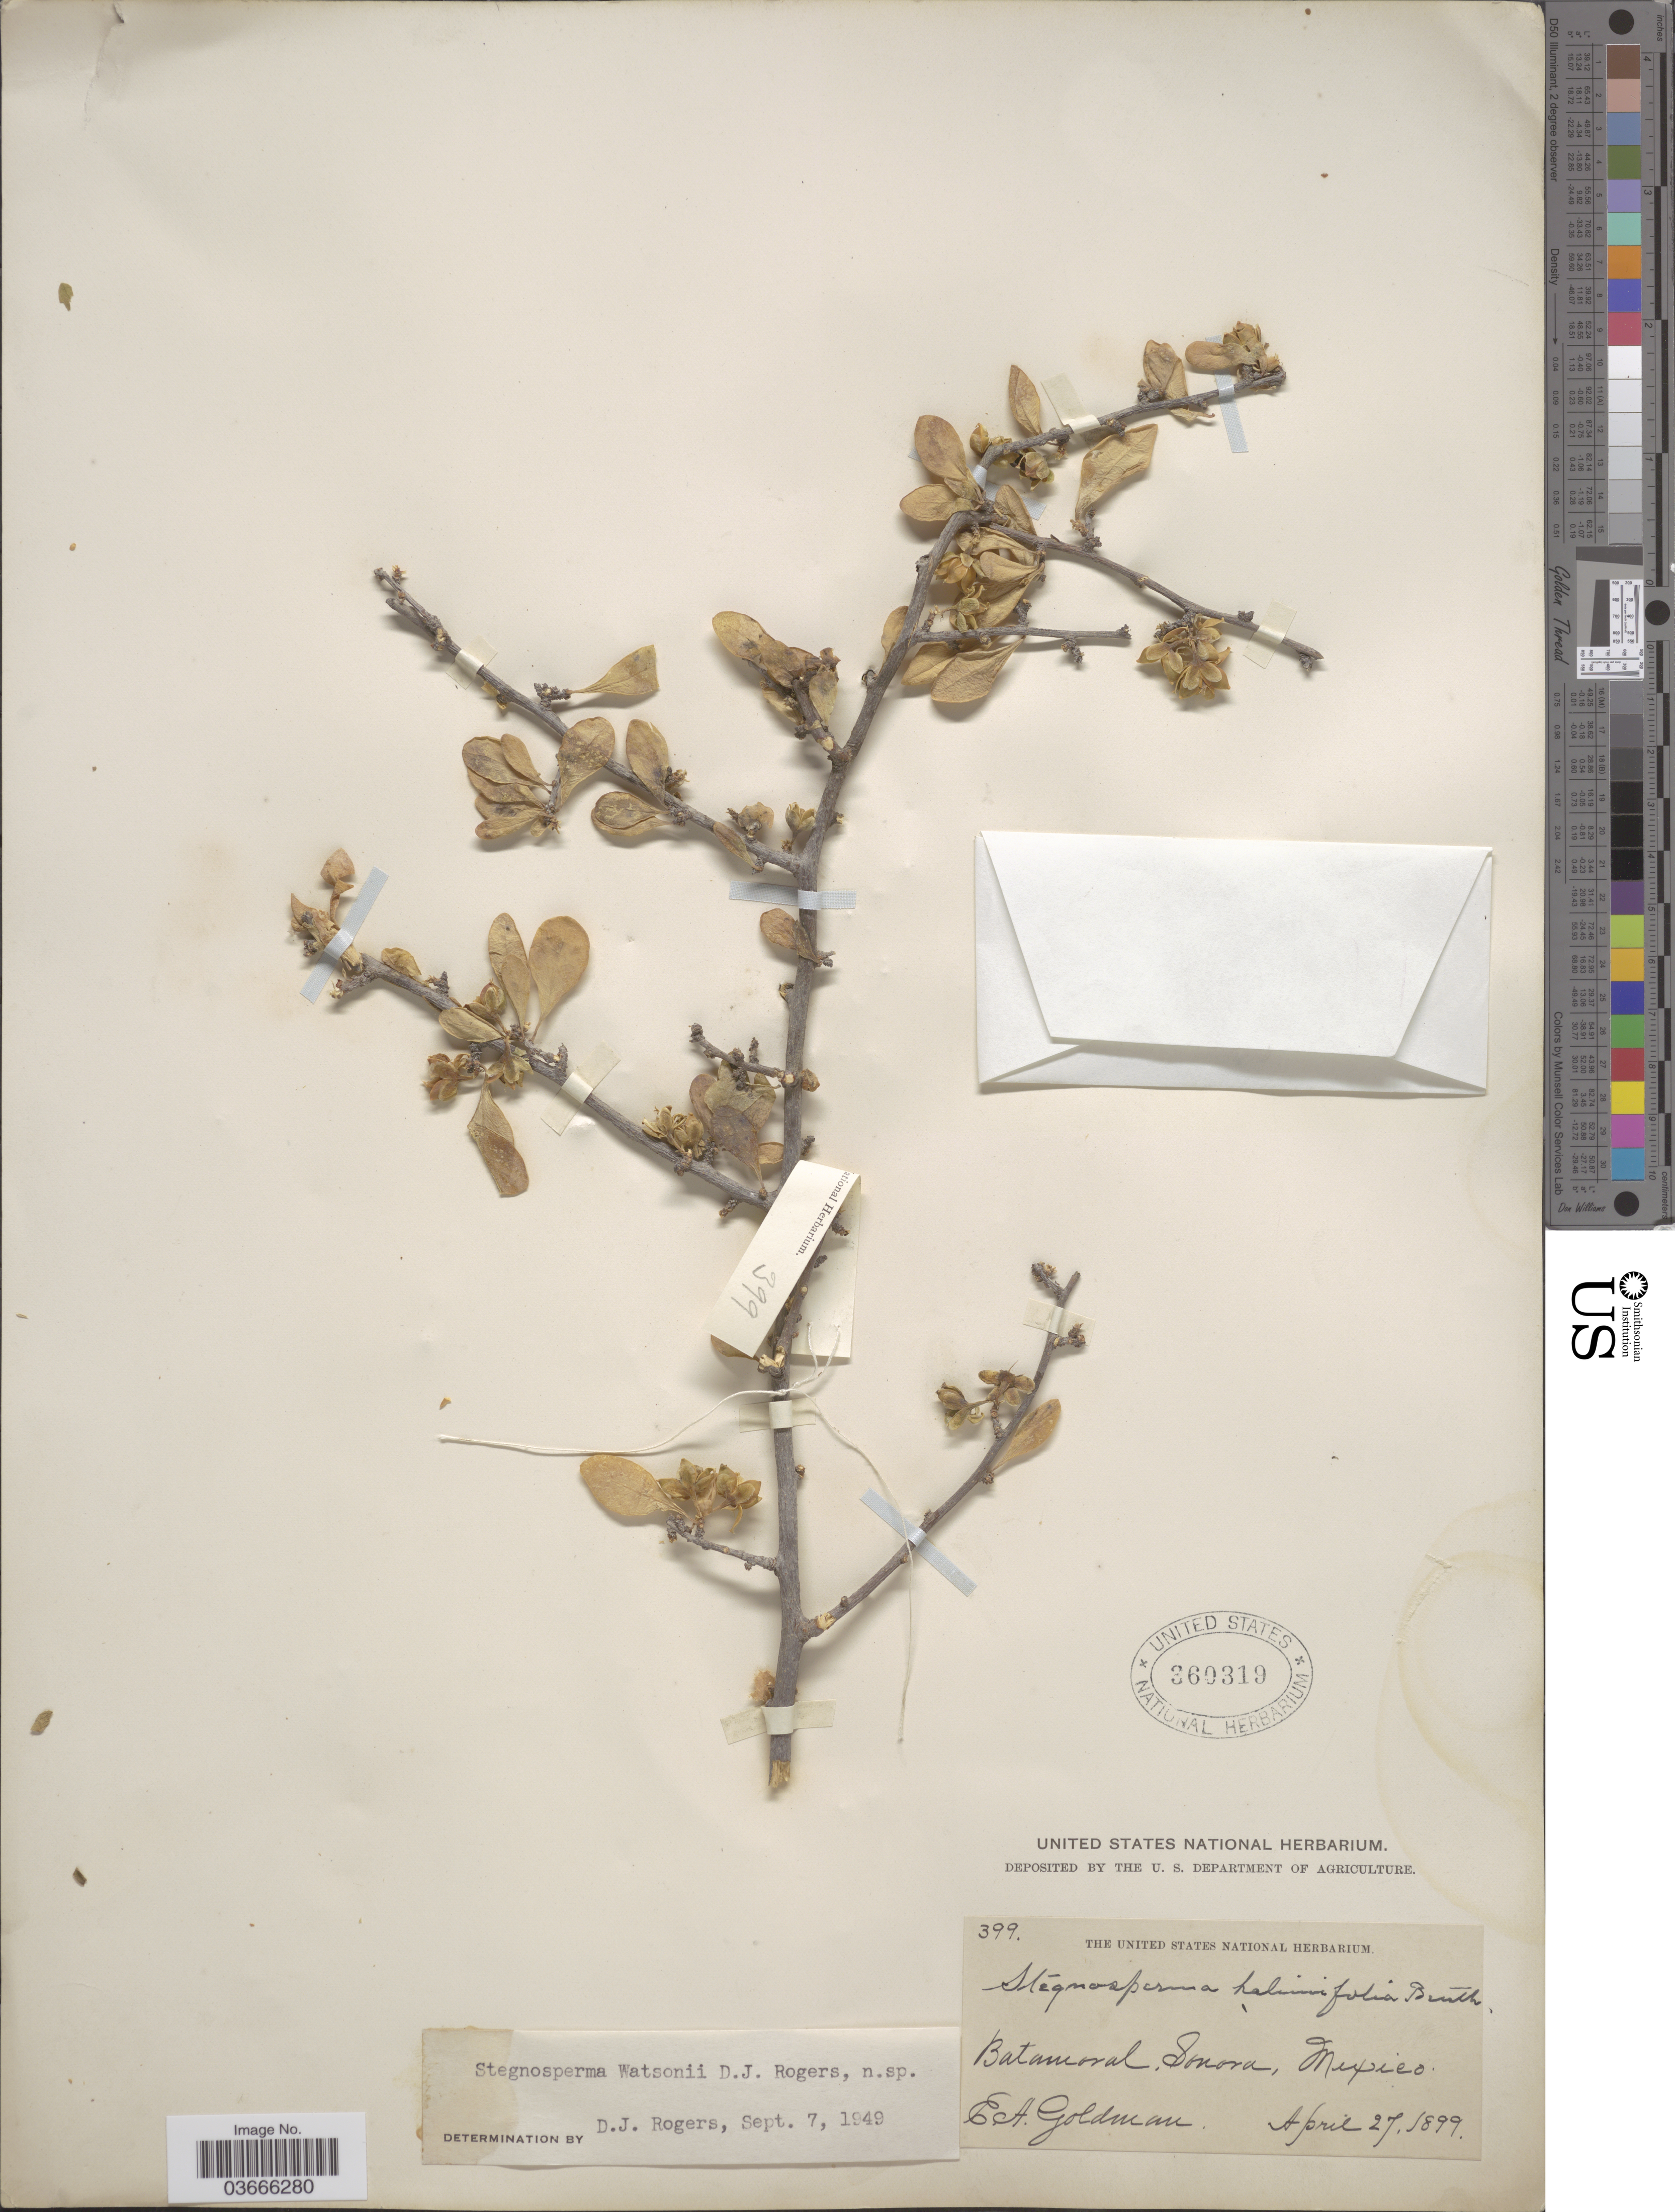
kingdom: Plantae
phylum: Tracheophyta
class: Magnoliopsida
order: Caryophyllales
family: Stegnospermataceae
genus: Stegnosperma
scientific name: Stegnosperma watsonii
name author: D.J. Rogers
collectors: E. A. Goldman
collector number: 399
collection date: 1899-04-27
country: Mexico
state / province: Sonora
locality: Batamoral.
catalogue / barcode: US 360319